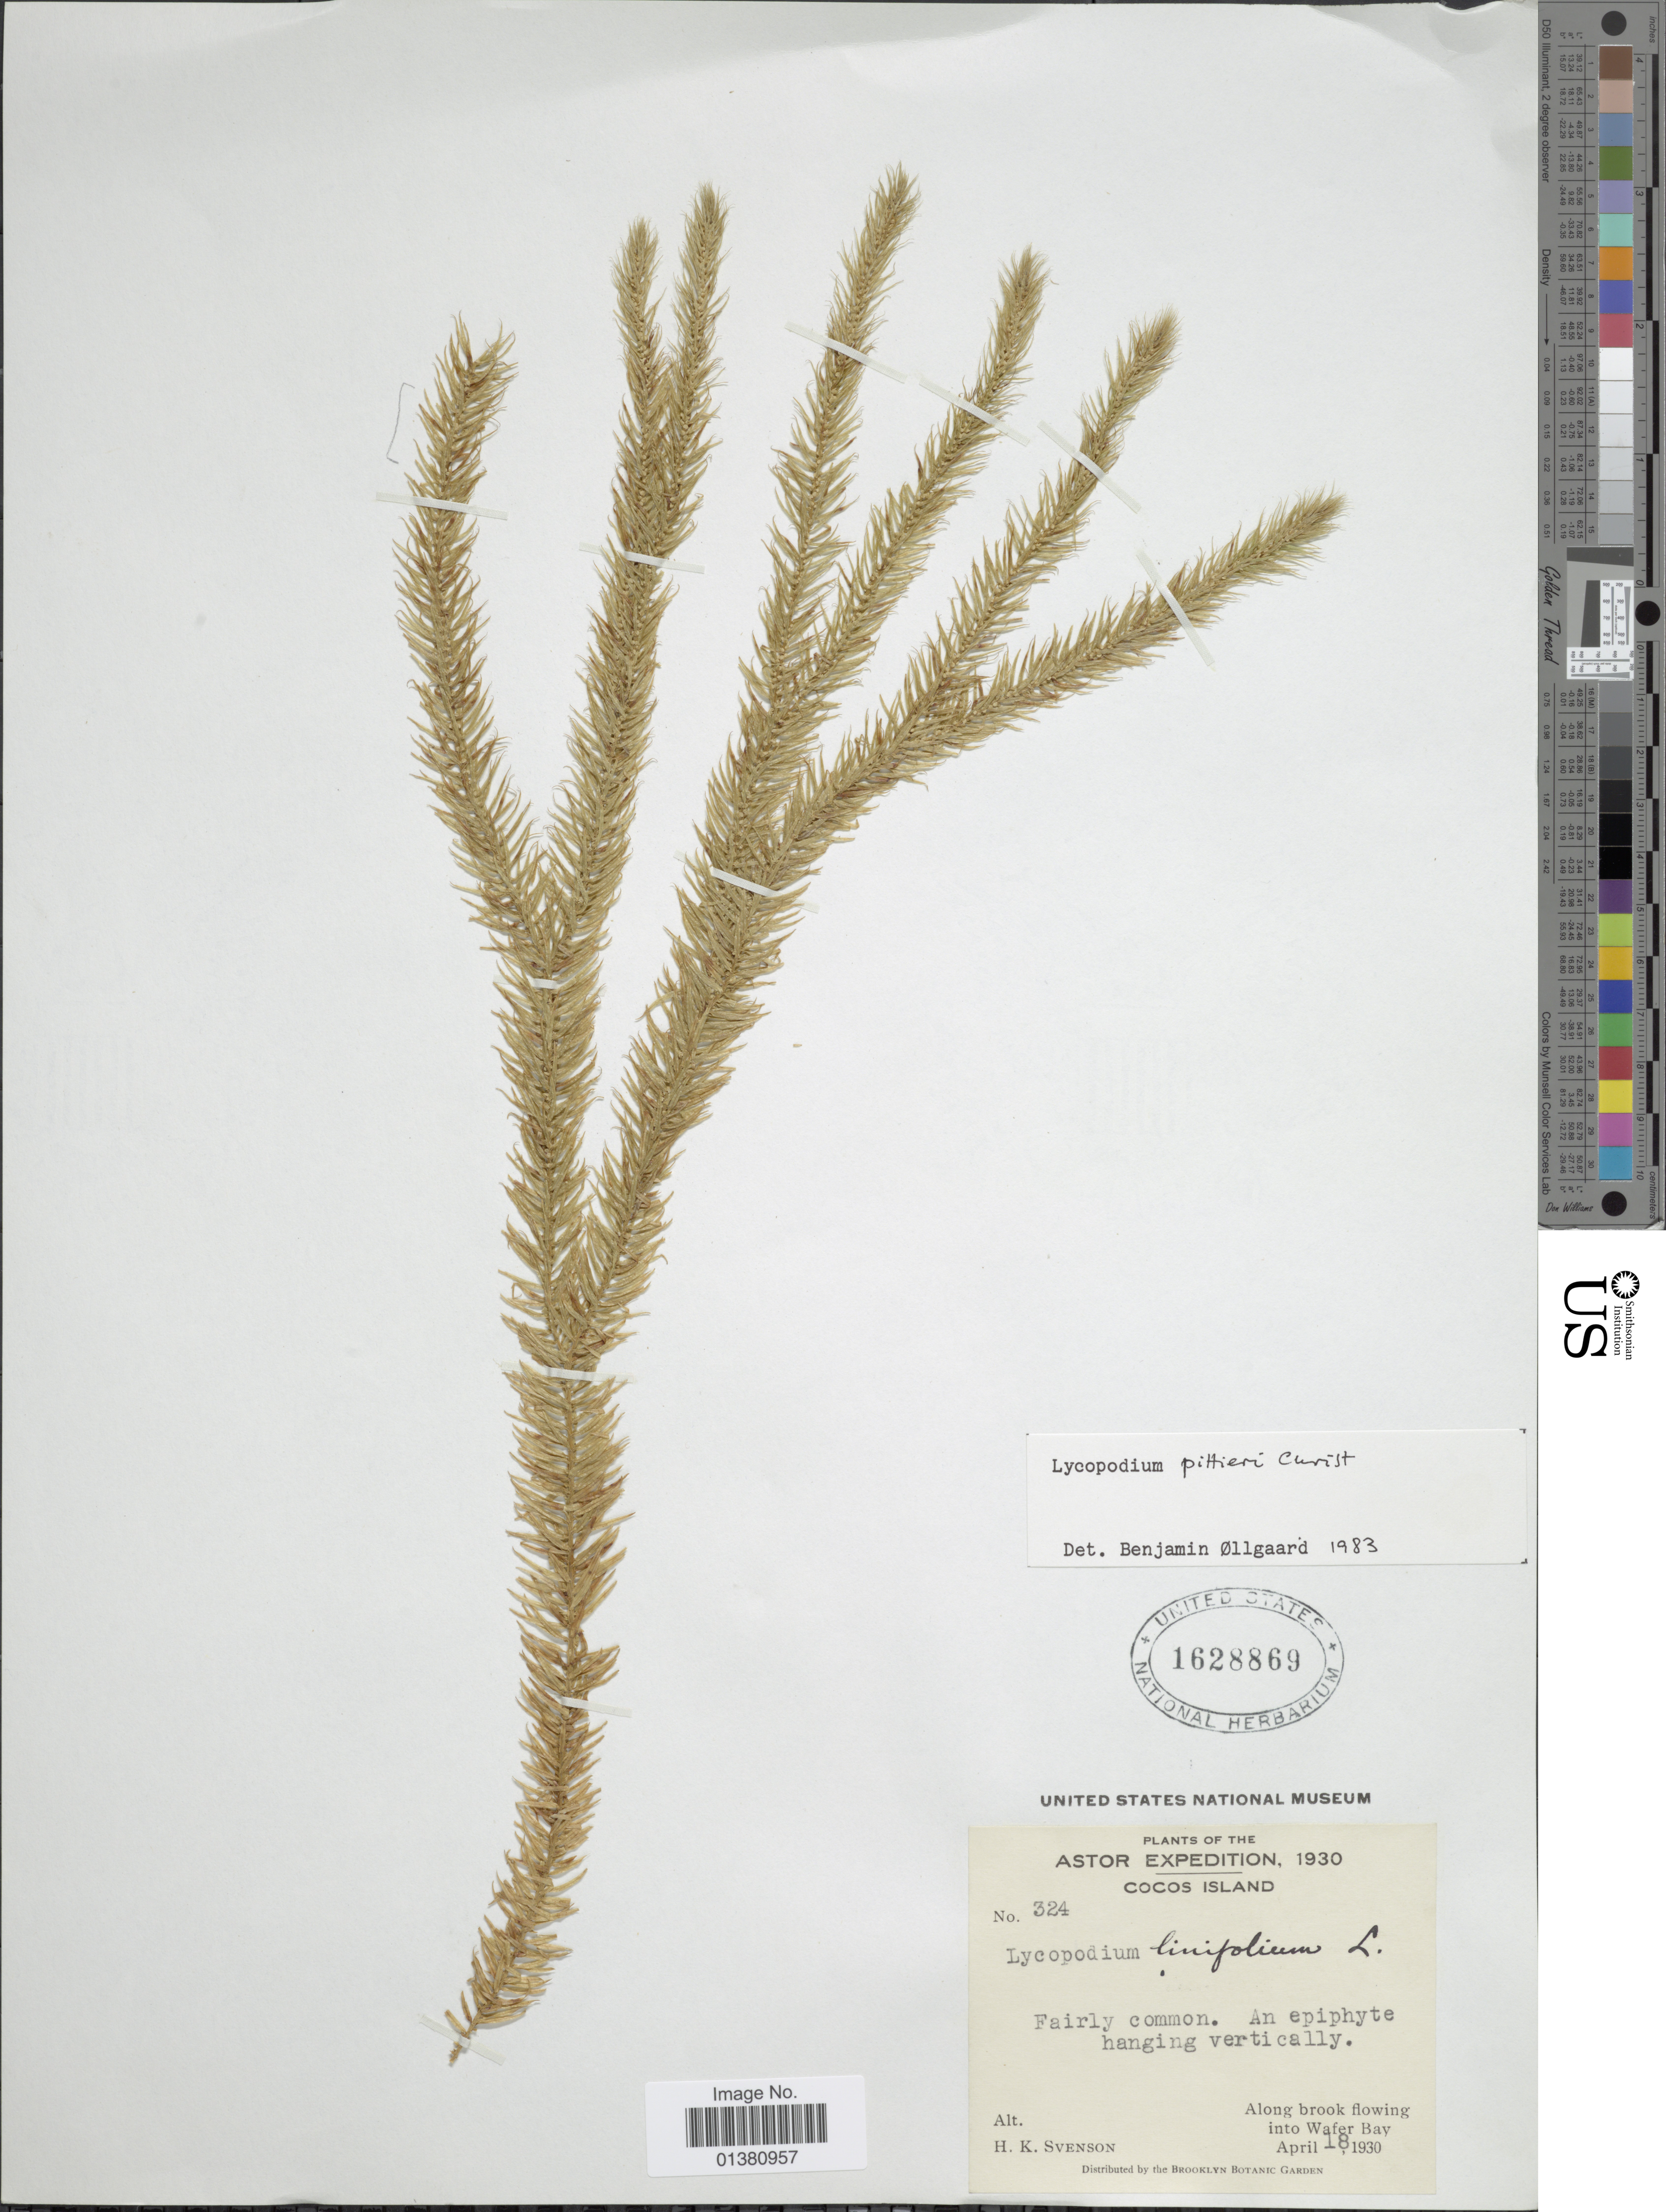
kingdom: Plantae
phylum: Tracheophyta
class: Lycopodiopsida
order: Lycopodiales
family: Lycopodiaceae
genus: Phlegmariurus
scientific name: Phlegmariurus pittieri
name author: (Christ) B. Øllg.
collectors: H. K. Svenson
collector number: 324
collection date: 1930-04-18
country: Costa Rica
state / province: Puntarenas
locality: Cocos Island, Along brook flowing into Wafer Bay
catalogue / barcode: US 1628869